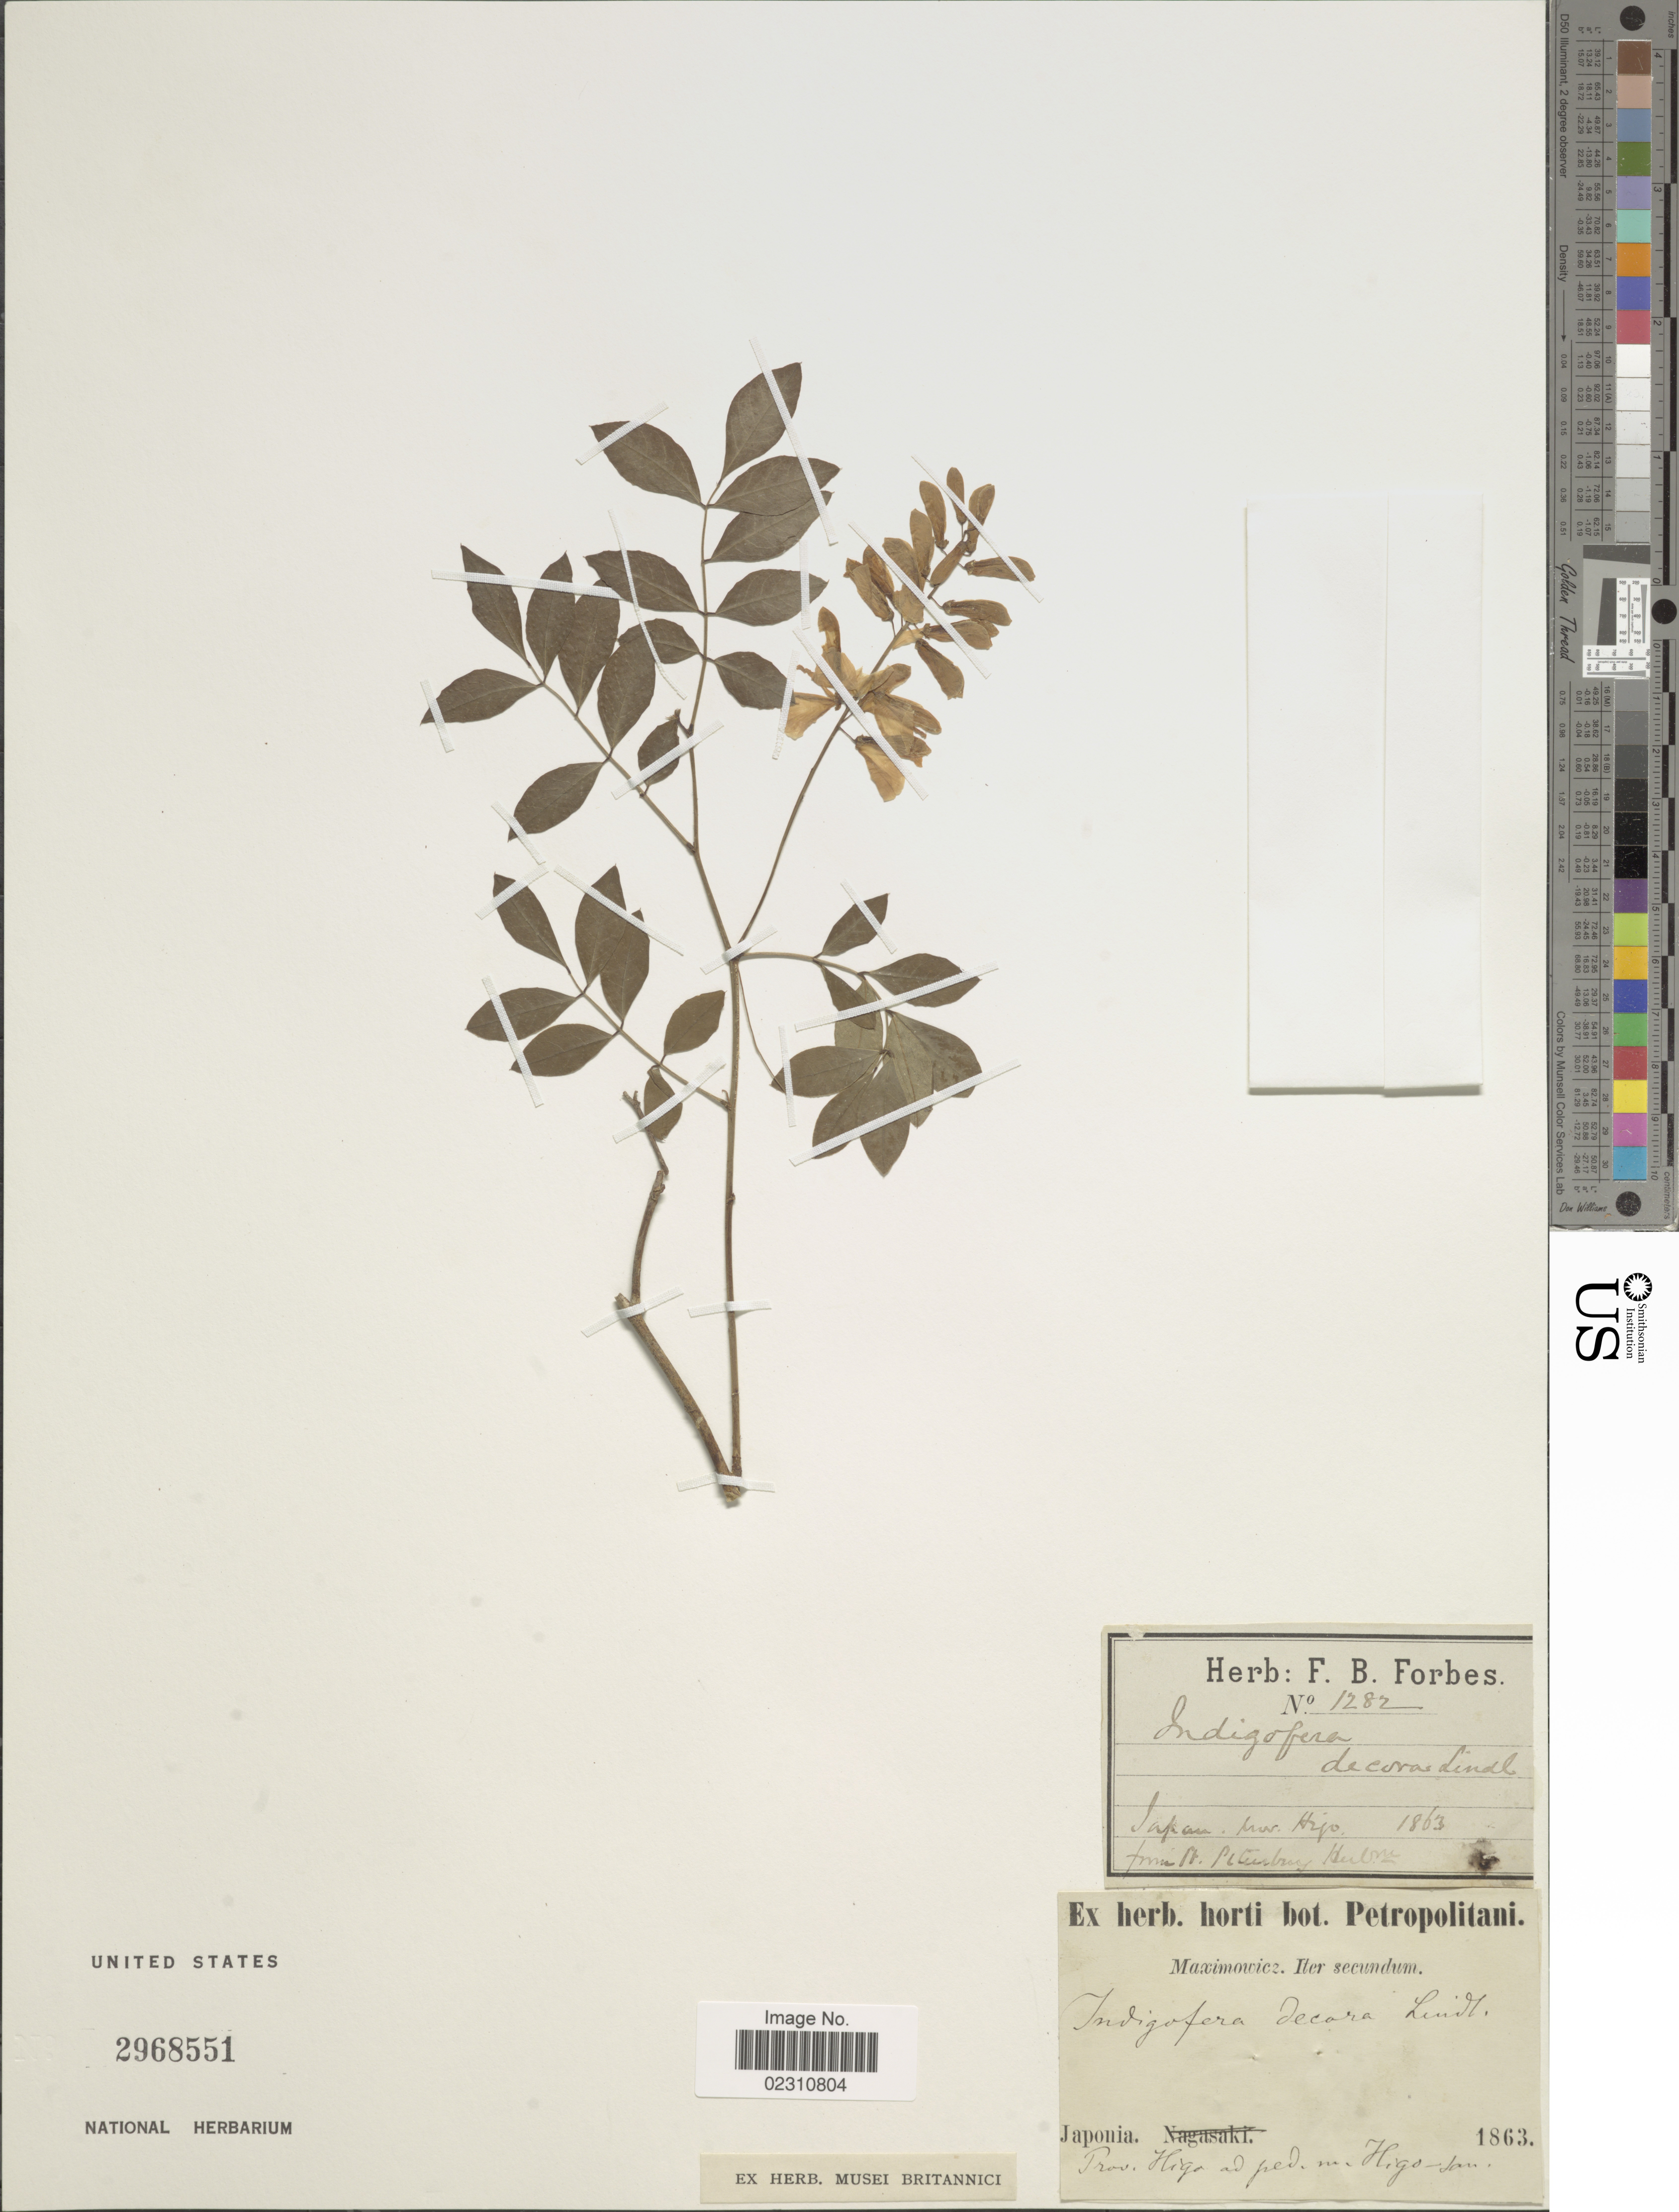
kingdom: Plantae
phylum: Tracheophyta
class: Magnoliopsida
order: Fabales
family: Fabaceae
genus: Indigofera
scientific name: Indigofera decora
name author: Lindl.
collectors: Maximowicz, --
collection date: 1863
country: Japan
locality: Japonia. Prov. Higo ad ped. m Higo-san.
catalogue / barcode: US 2968551